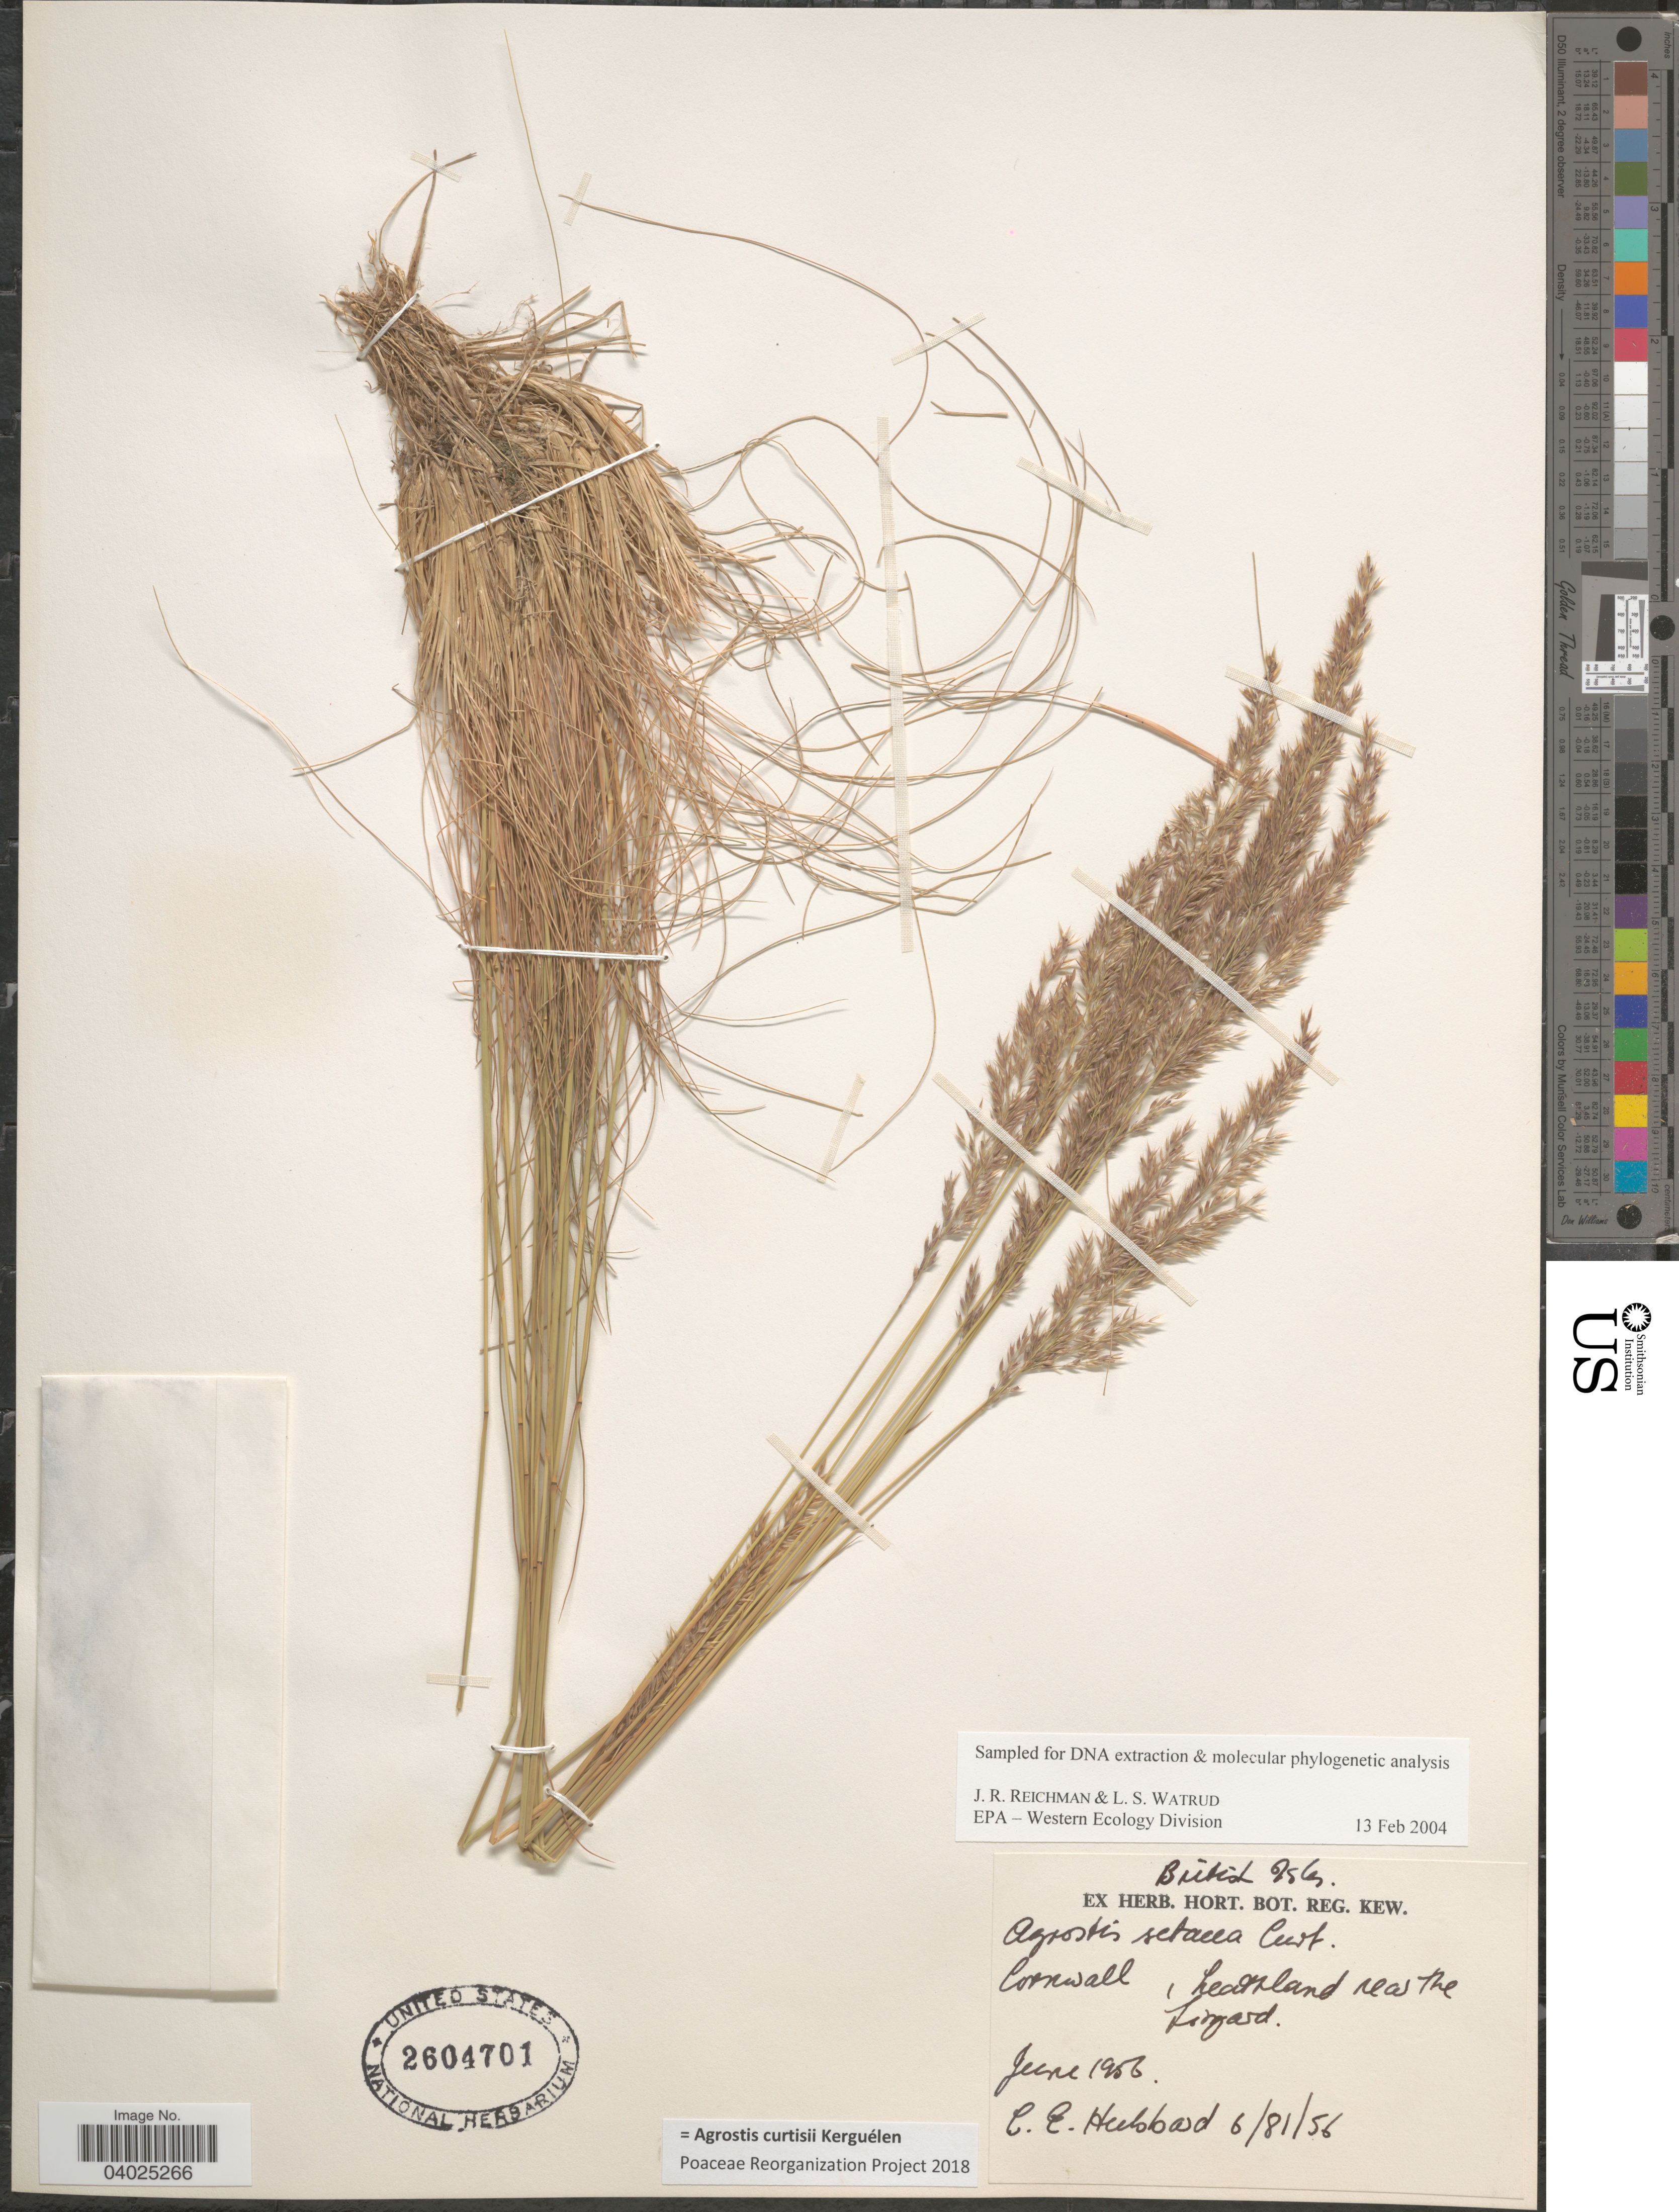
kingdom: Plantae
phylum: Tracheophyta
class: Liliopsida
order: Poales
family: Poaceae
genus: Alpagrostis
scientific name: Alpagrostis curtisii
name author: (Kerguélen) P.M. Peterson et al.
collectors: C. E. Hubbard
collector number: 6/81/56?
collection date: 1956-06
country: United Kingdom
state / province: England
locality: British Isles. Cornwall, heathland near the Lizard.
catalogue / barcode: US 2604701